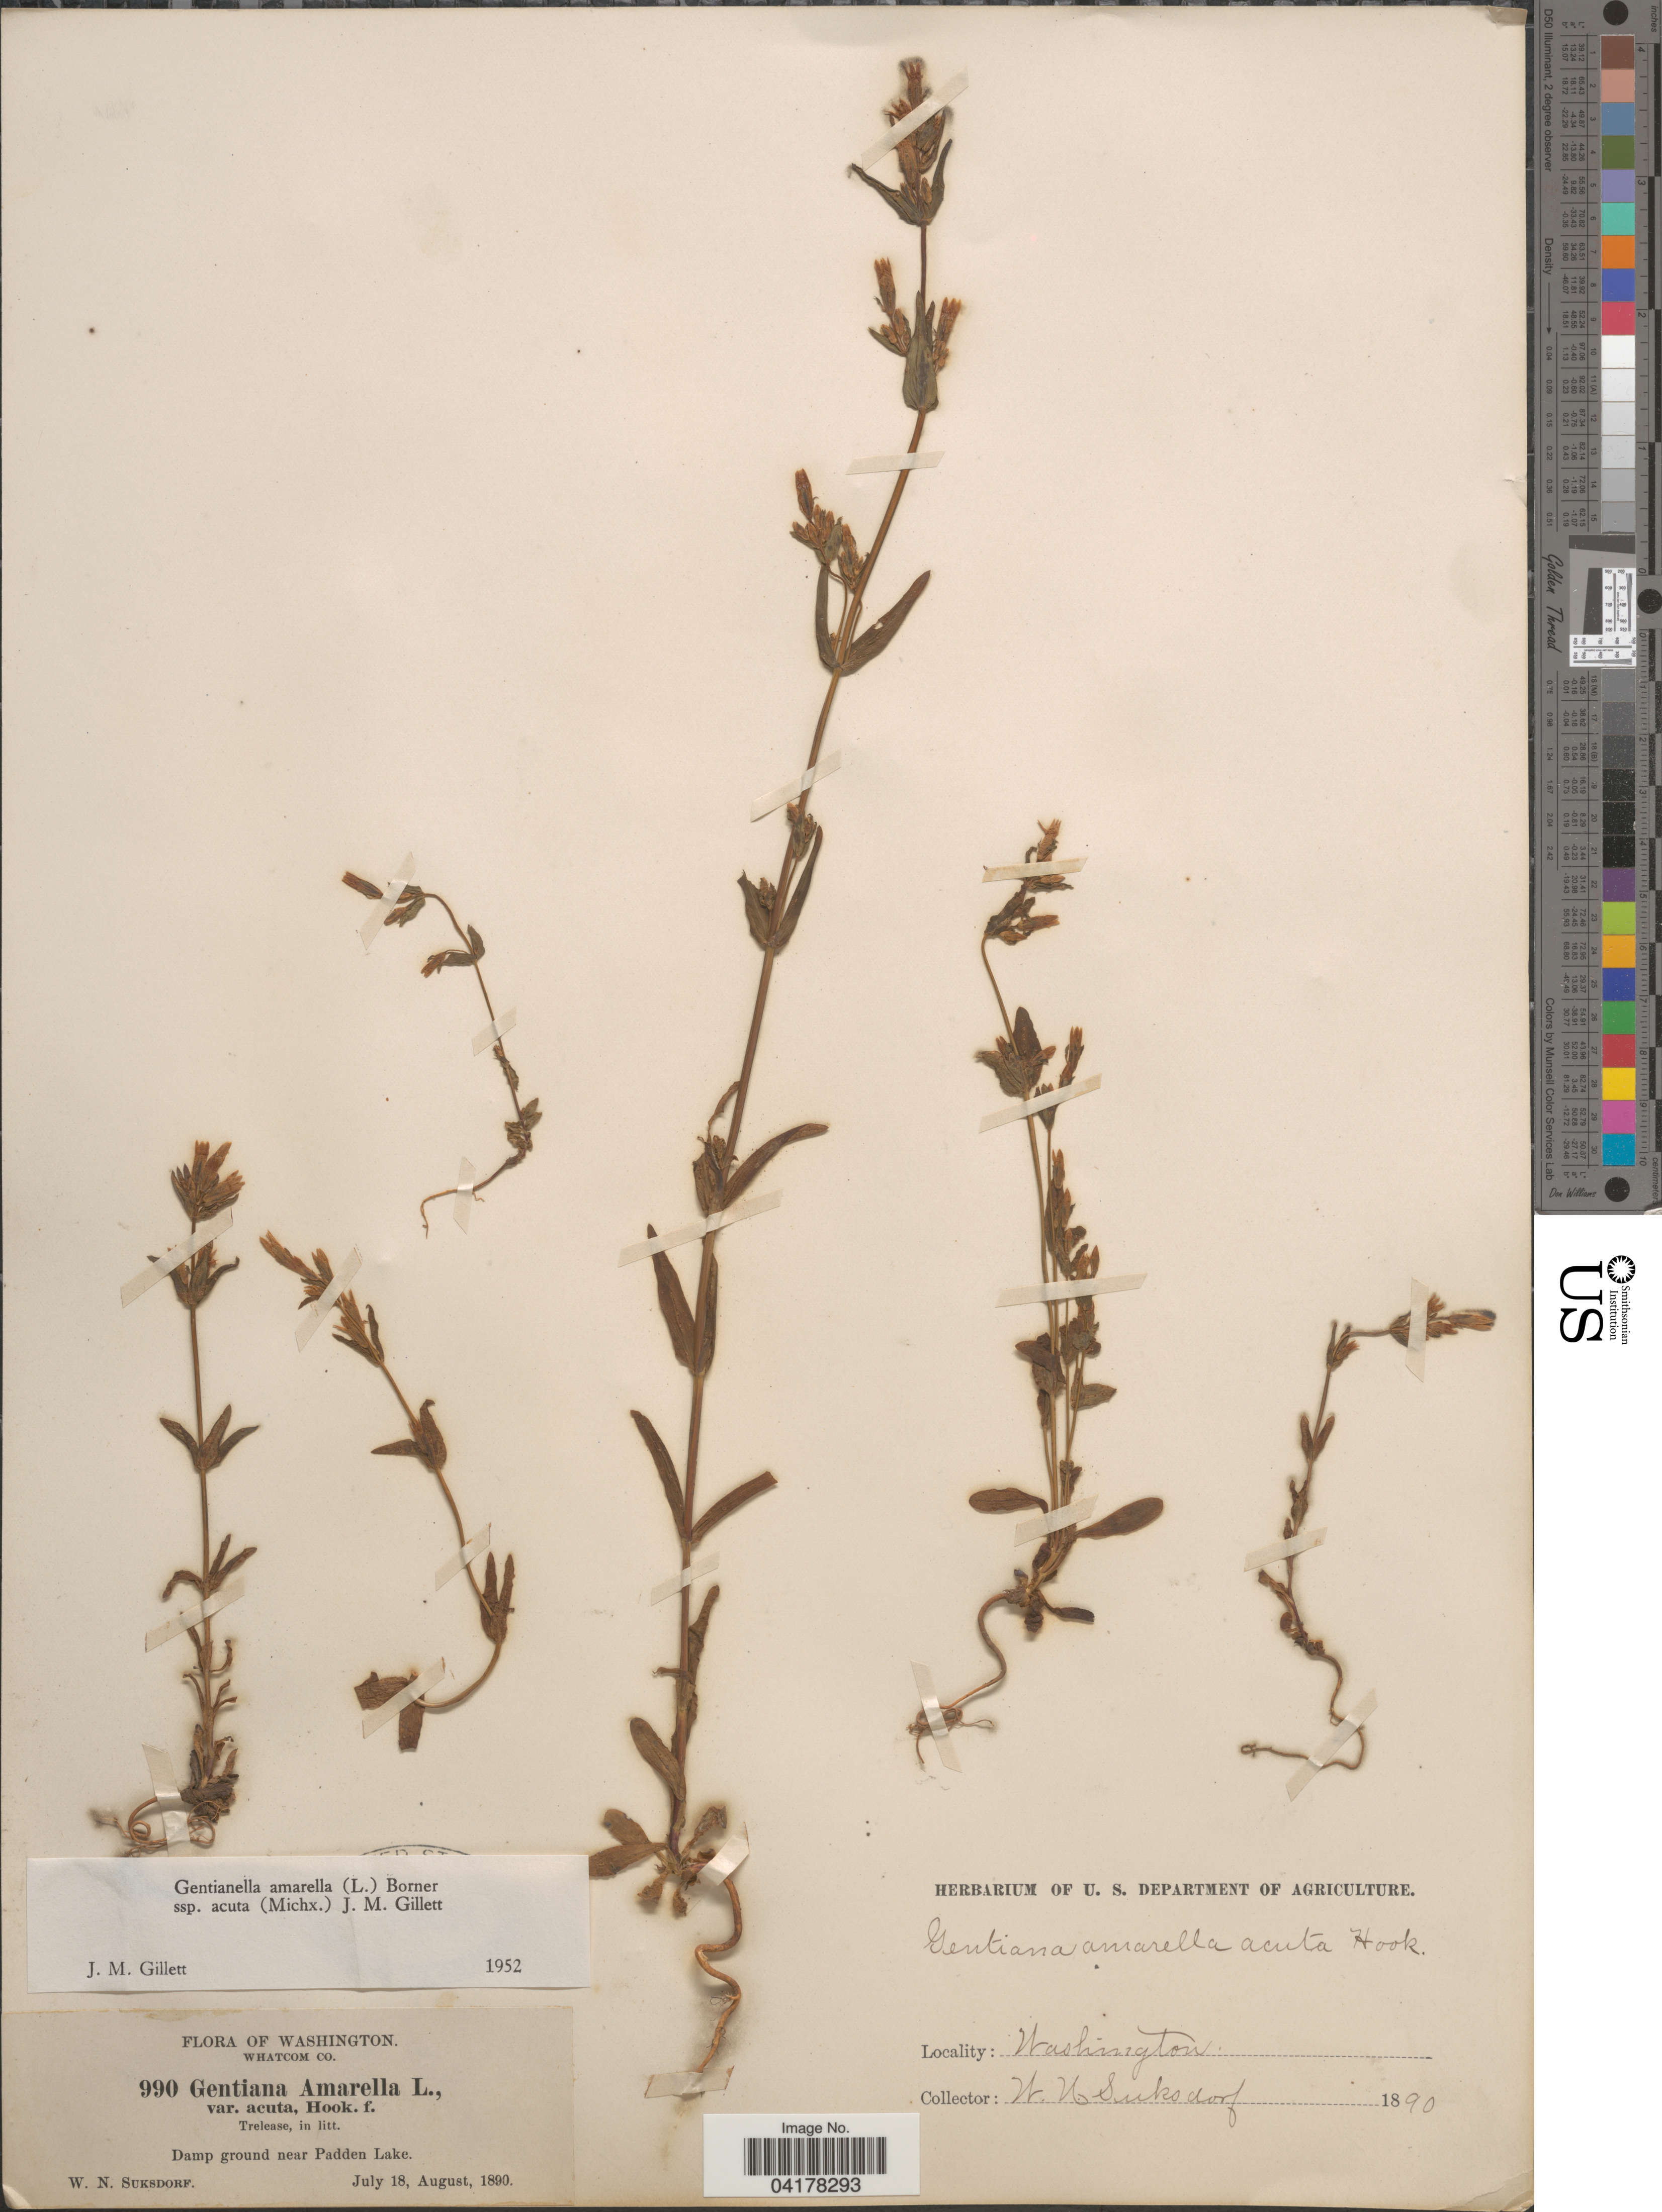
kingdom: Plantae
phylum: Tracheophyta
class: Magnoliopsida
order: Gentianales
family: Gentianaceae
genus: Gentianella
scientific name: Gentianella amarella subsp. acuta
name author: (Michx.) J.M. Gillett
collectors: W. N. Suksdorf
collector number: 990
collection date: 1890-07-18/1890-08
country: United States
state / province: Washington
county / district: Whatcom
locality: Whatcom Co. Damp ground near Padden Lake.